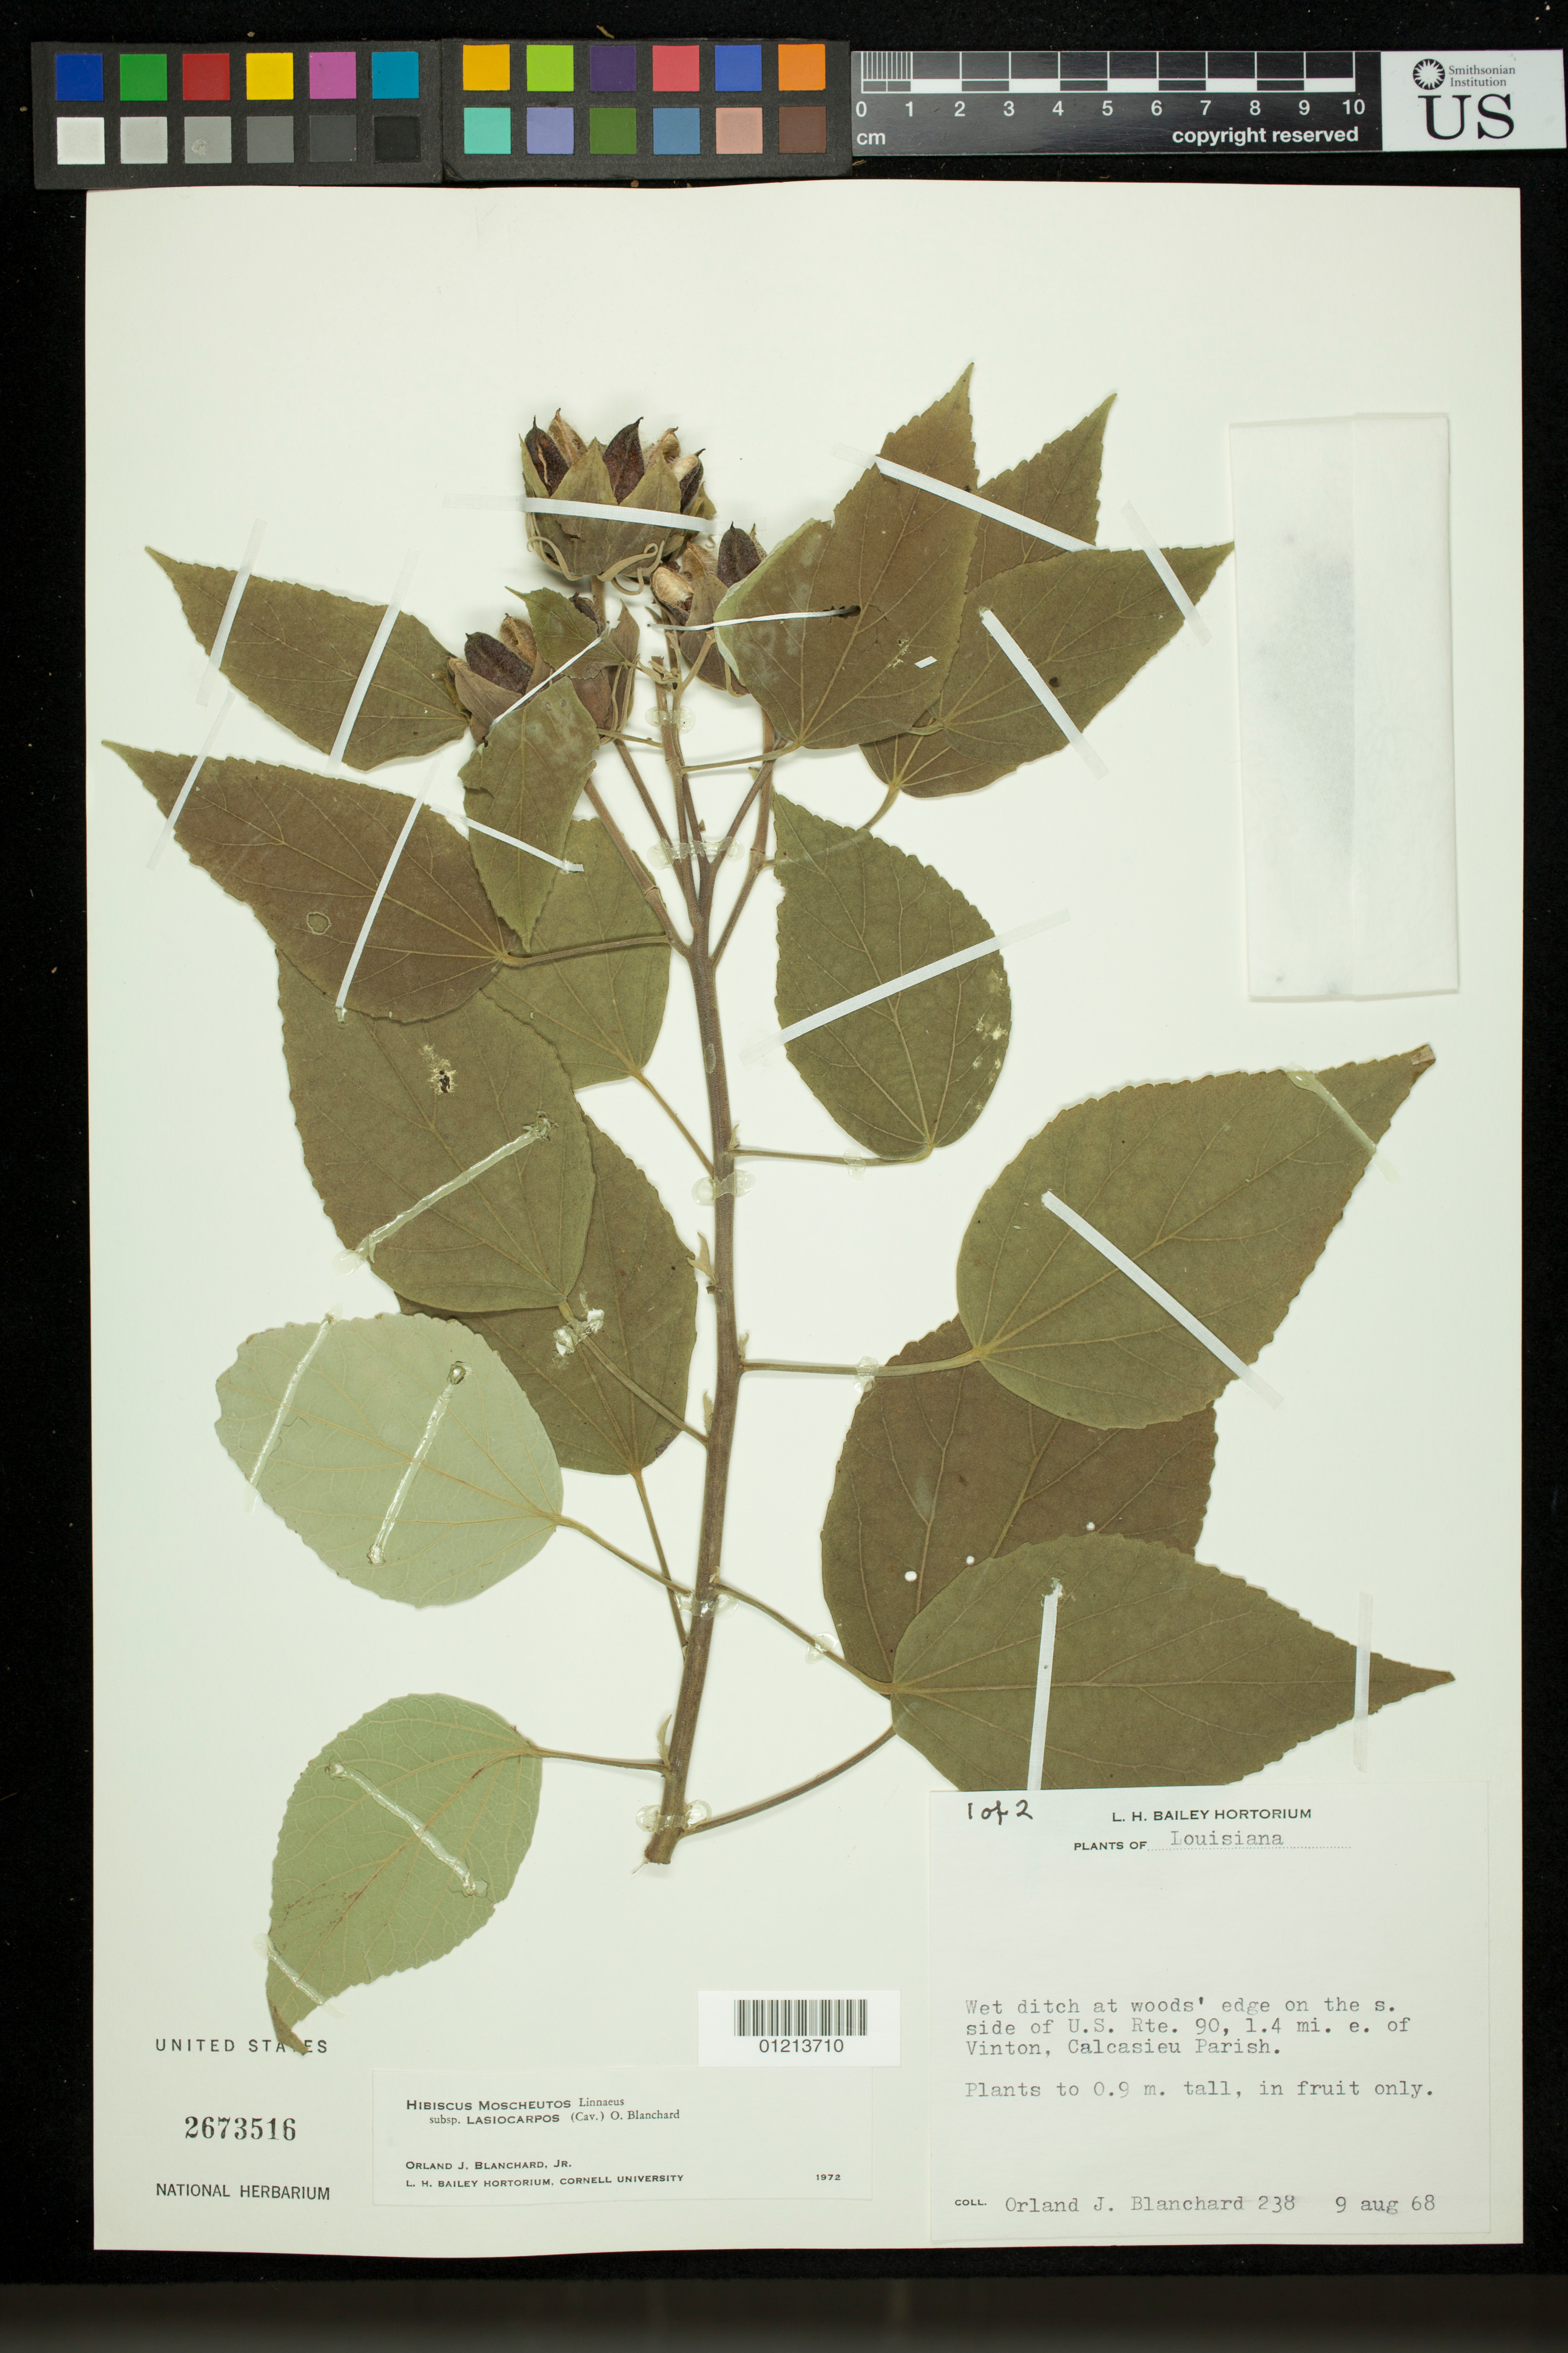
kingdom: Plantae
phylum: Tracheophyta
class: Magnoliopsida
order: Malvales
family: Malvaceae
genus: Hibiscus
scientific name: Hibiscus moscheutos subsp. lasiocarpos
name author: (Cav.) O.J. Blanch.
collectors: O. J. Blanchard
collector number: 238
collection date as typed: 08 Sep 1968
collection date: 1968-09-08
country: United States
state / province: Louisiana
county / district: Calcasieu Parish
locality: West ditch at woods' edge on the s. side of U.S. Rte. 90, 1.4 mi. e. of Vinton, Calcasieu Parish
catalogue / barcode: US 2673516